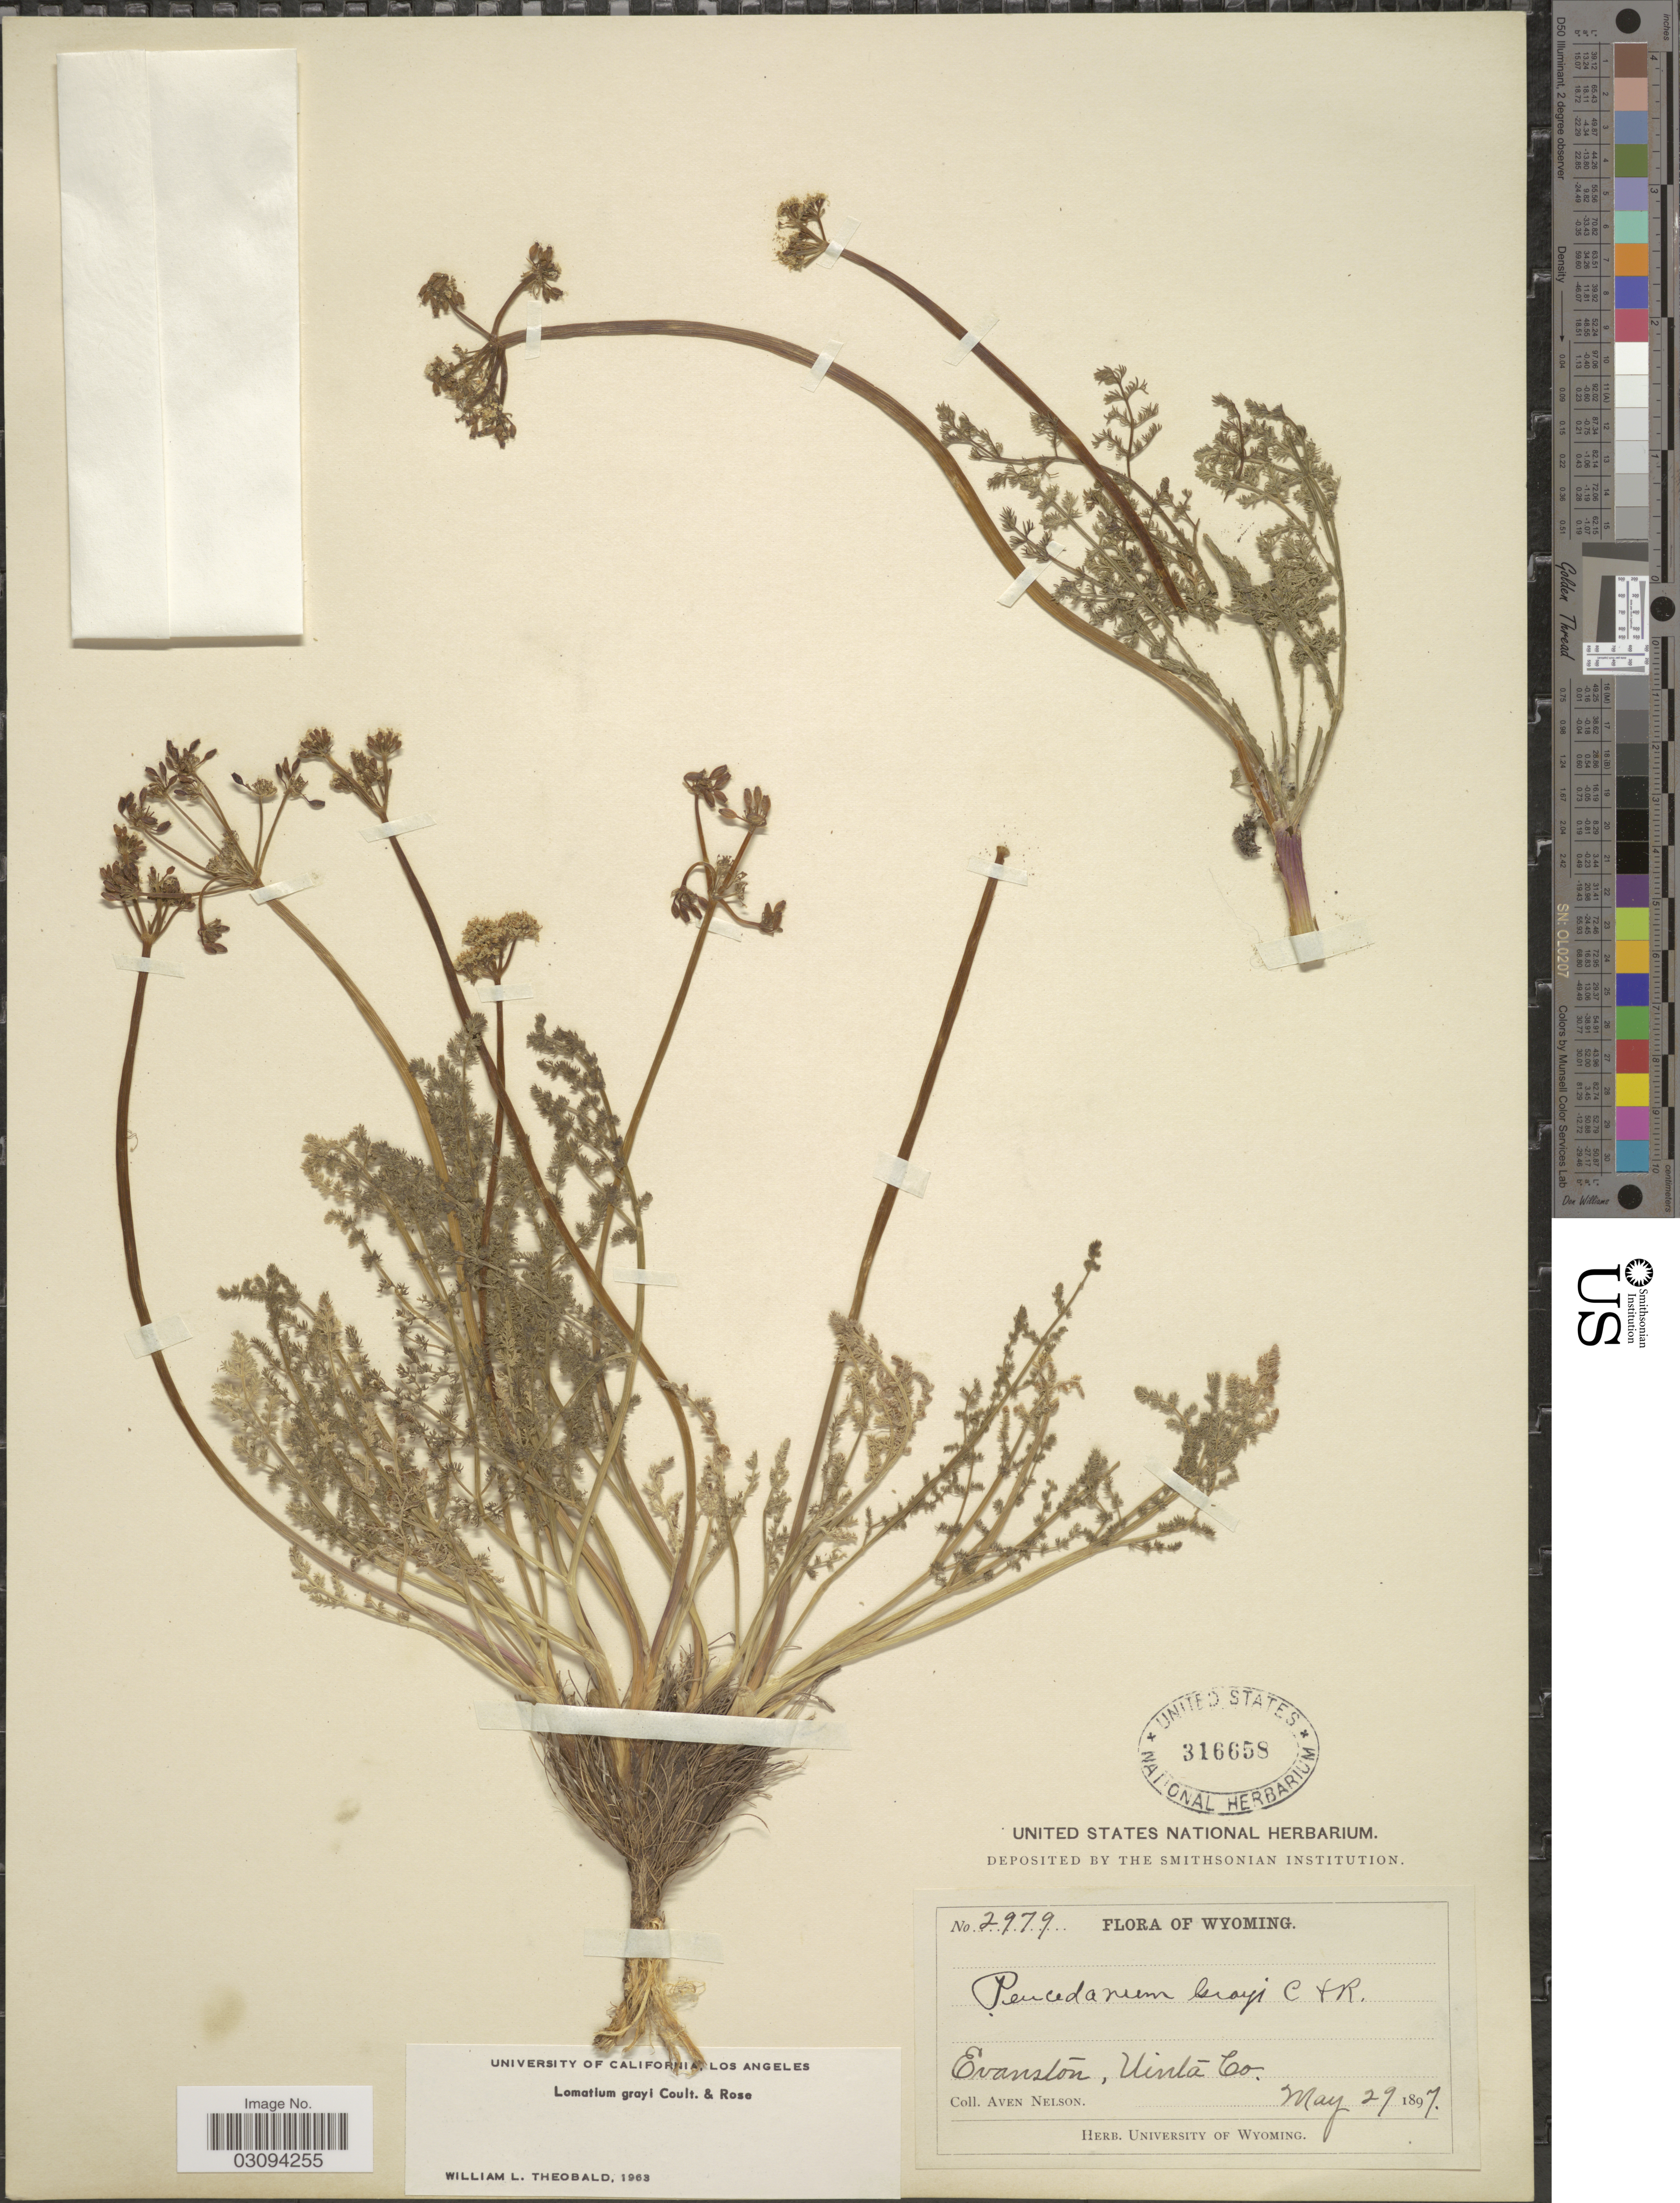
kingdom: Plantae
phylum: Tracheophyta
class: Magnoliopsida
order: Apiales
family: Apiaceae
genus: Lomatium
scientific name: Lomatium grayi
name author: (J.M. Coult. & Rose) J.M. Coult. & Rose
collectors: A. Nelson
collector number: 2979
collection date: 1897-05-29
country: United States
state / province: Wyoming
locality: Evanston, Uinta Co.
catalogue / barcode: US 316658